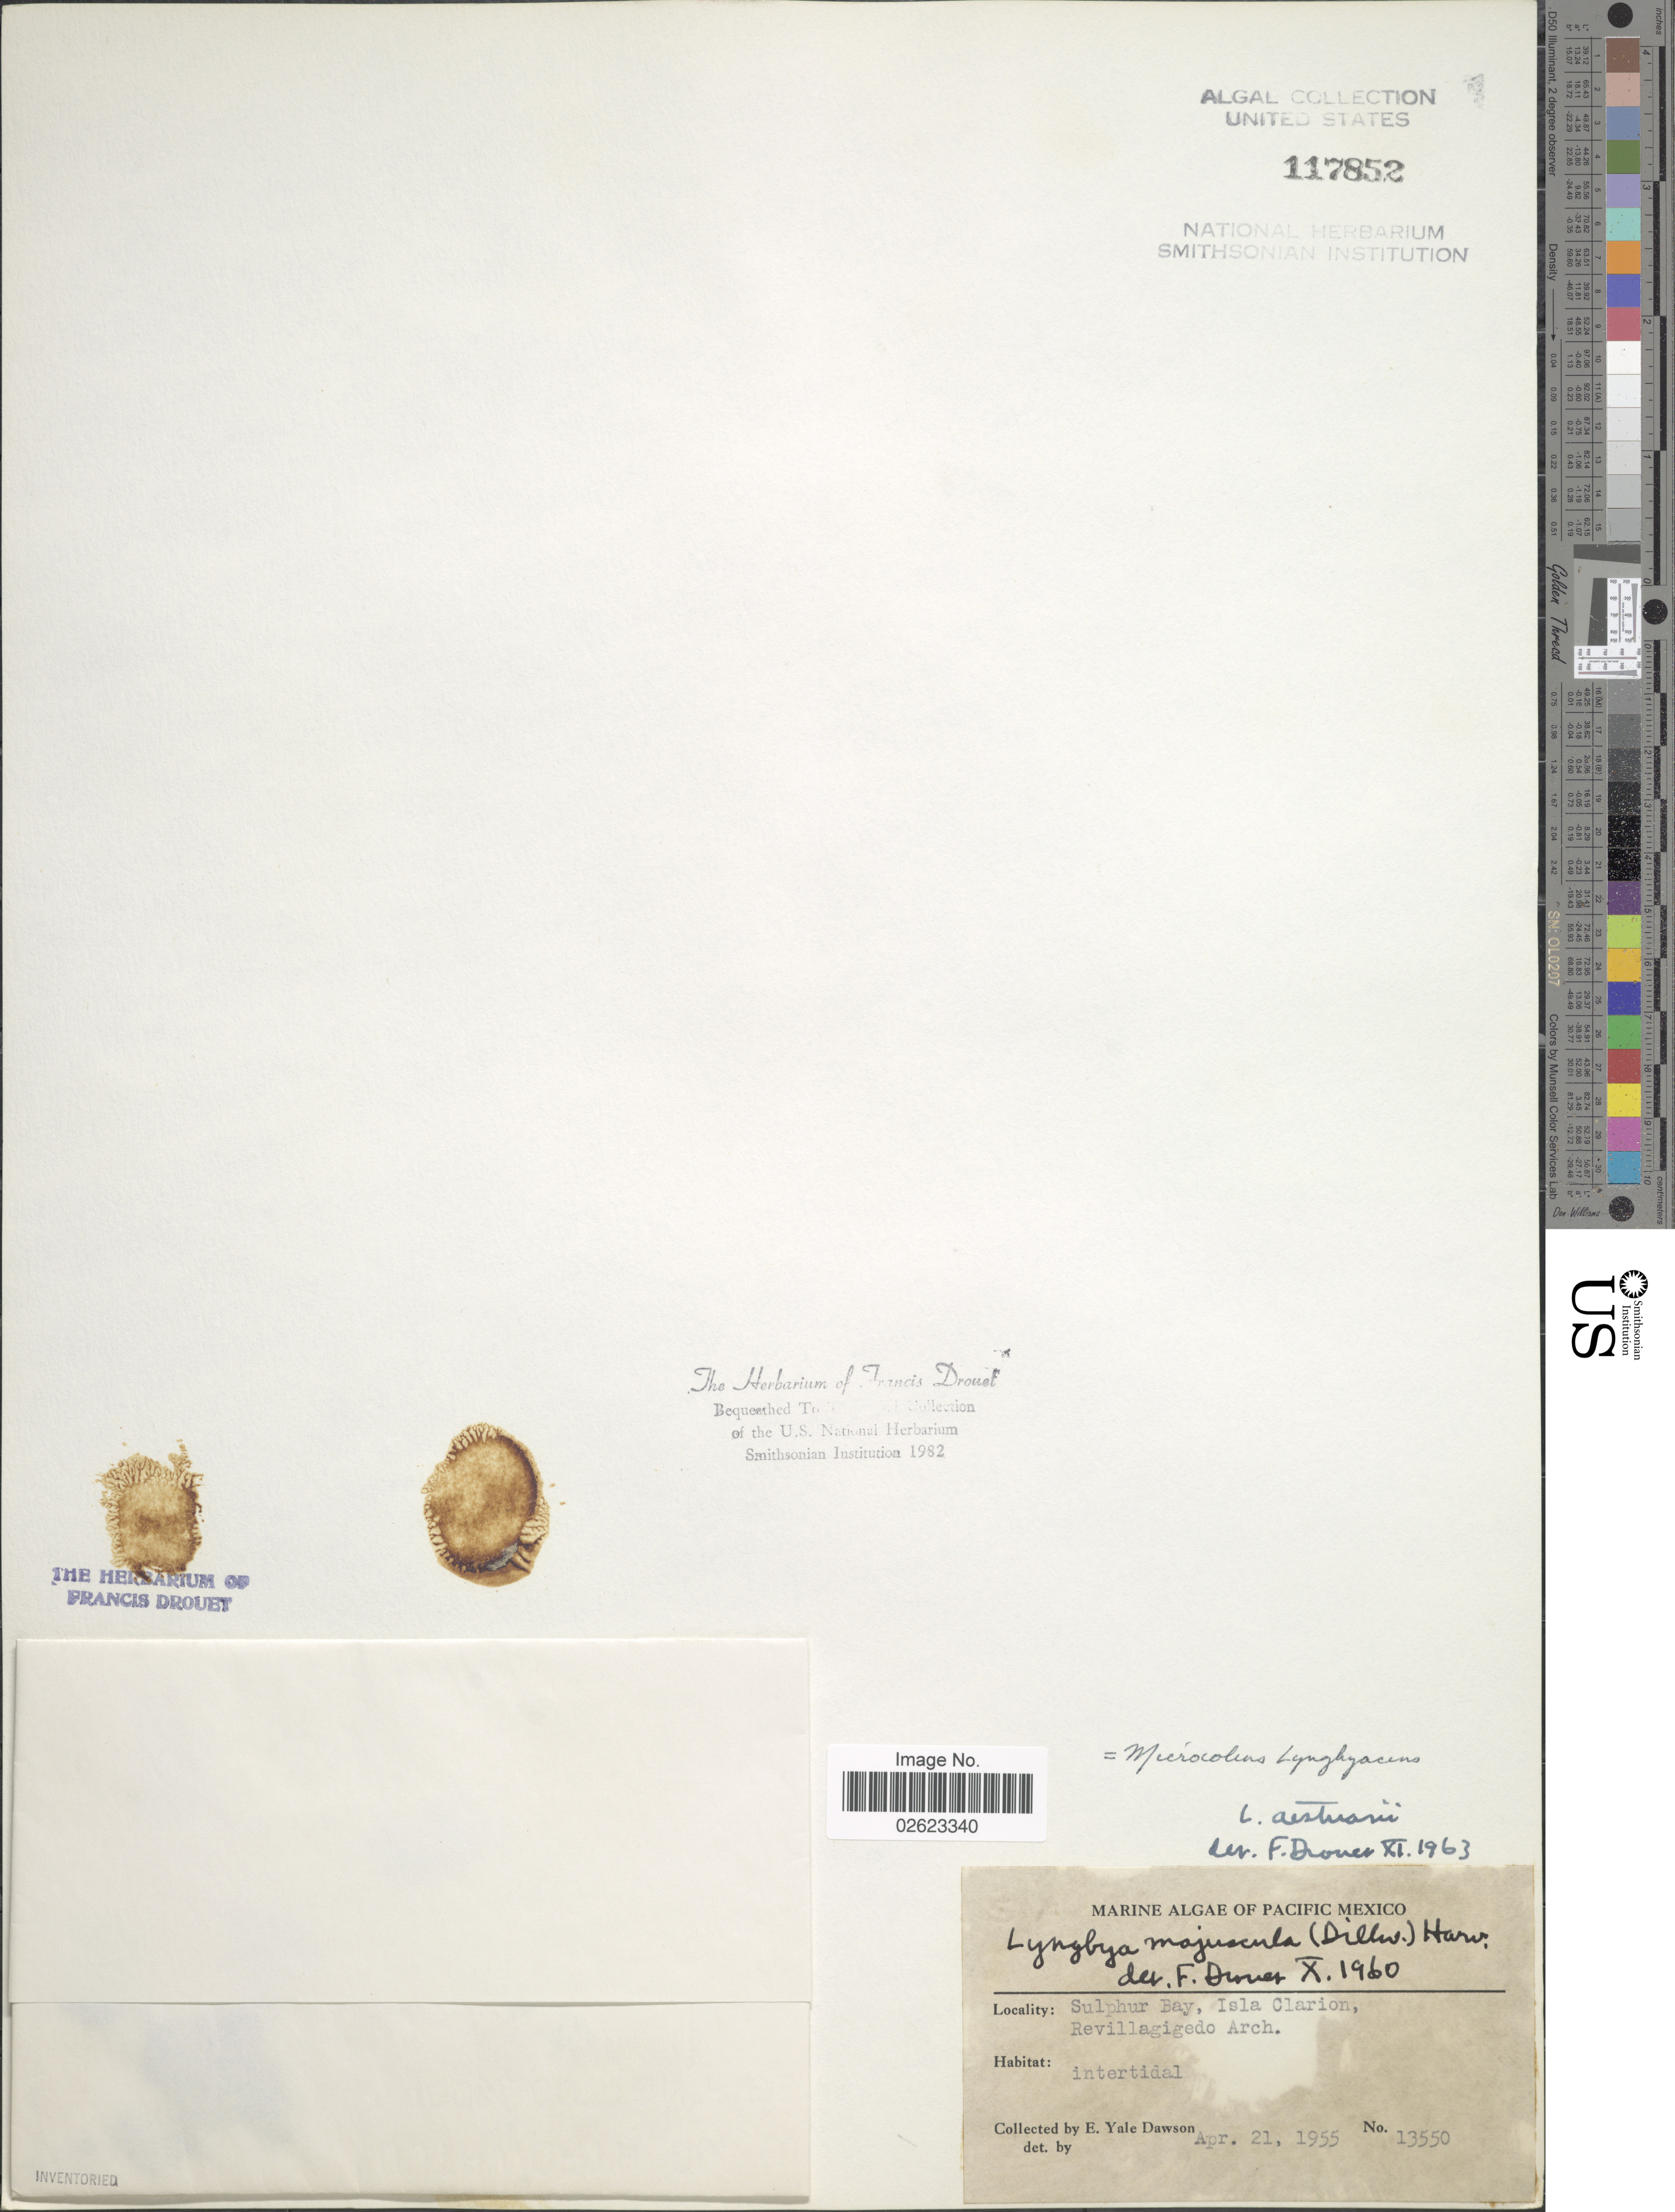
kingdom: Bacteria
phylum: Cyanobacteria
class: Cyanobacteriia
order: Cyanobacteriales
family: Microcoleaceae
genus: Microcoleus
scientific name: Microcoleus lyngbyaceus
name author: Kütz. ex Forti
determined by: Drouet, F. E.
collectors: E. Y. Dawson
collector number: EYD 13550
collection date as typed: Apr. 21,1955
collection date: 1955-04-21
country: Mexico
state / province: Colima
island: Isla Clarion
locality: Sulphur Bay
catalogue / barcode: US 117852